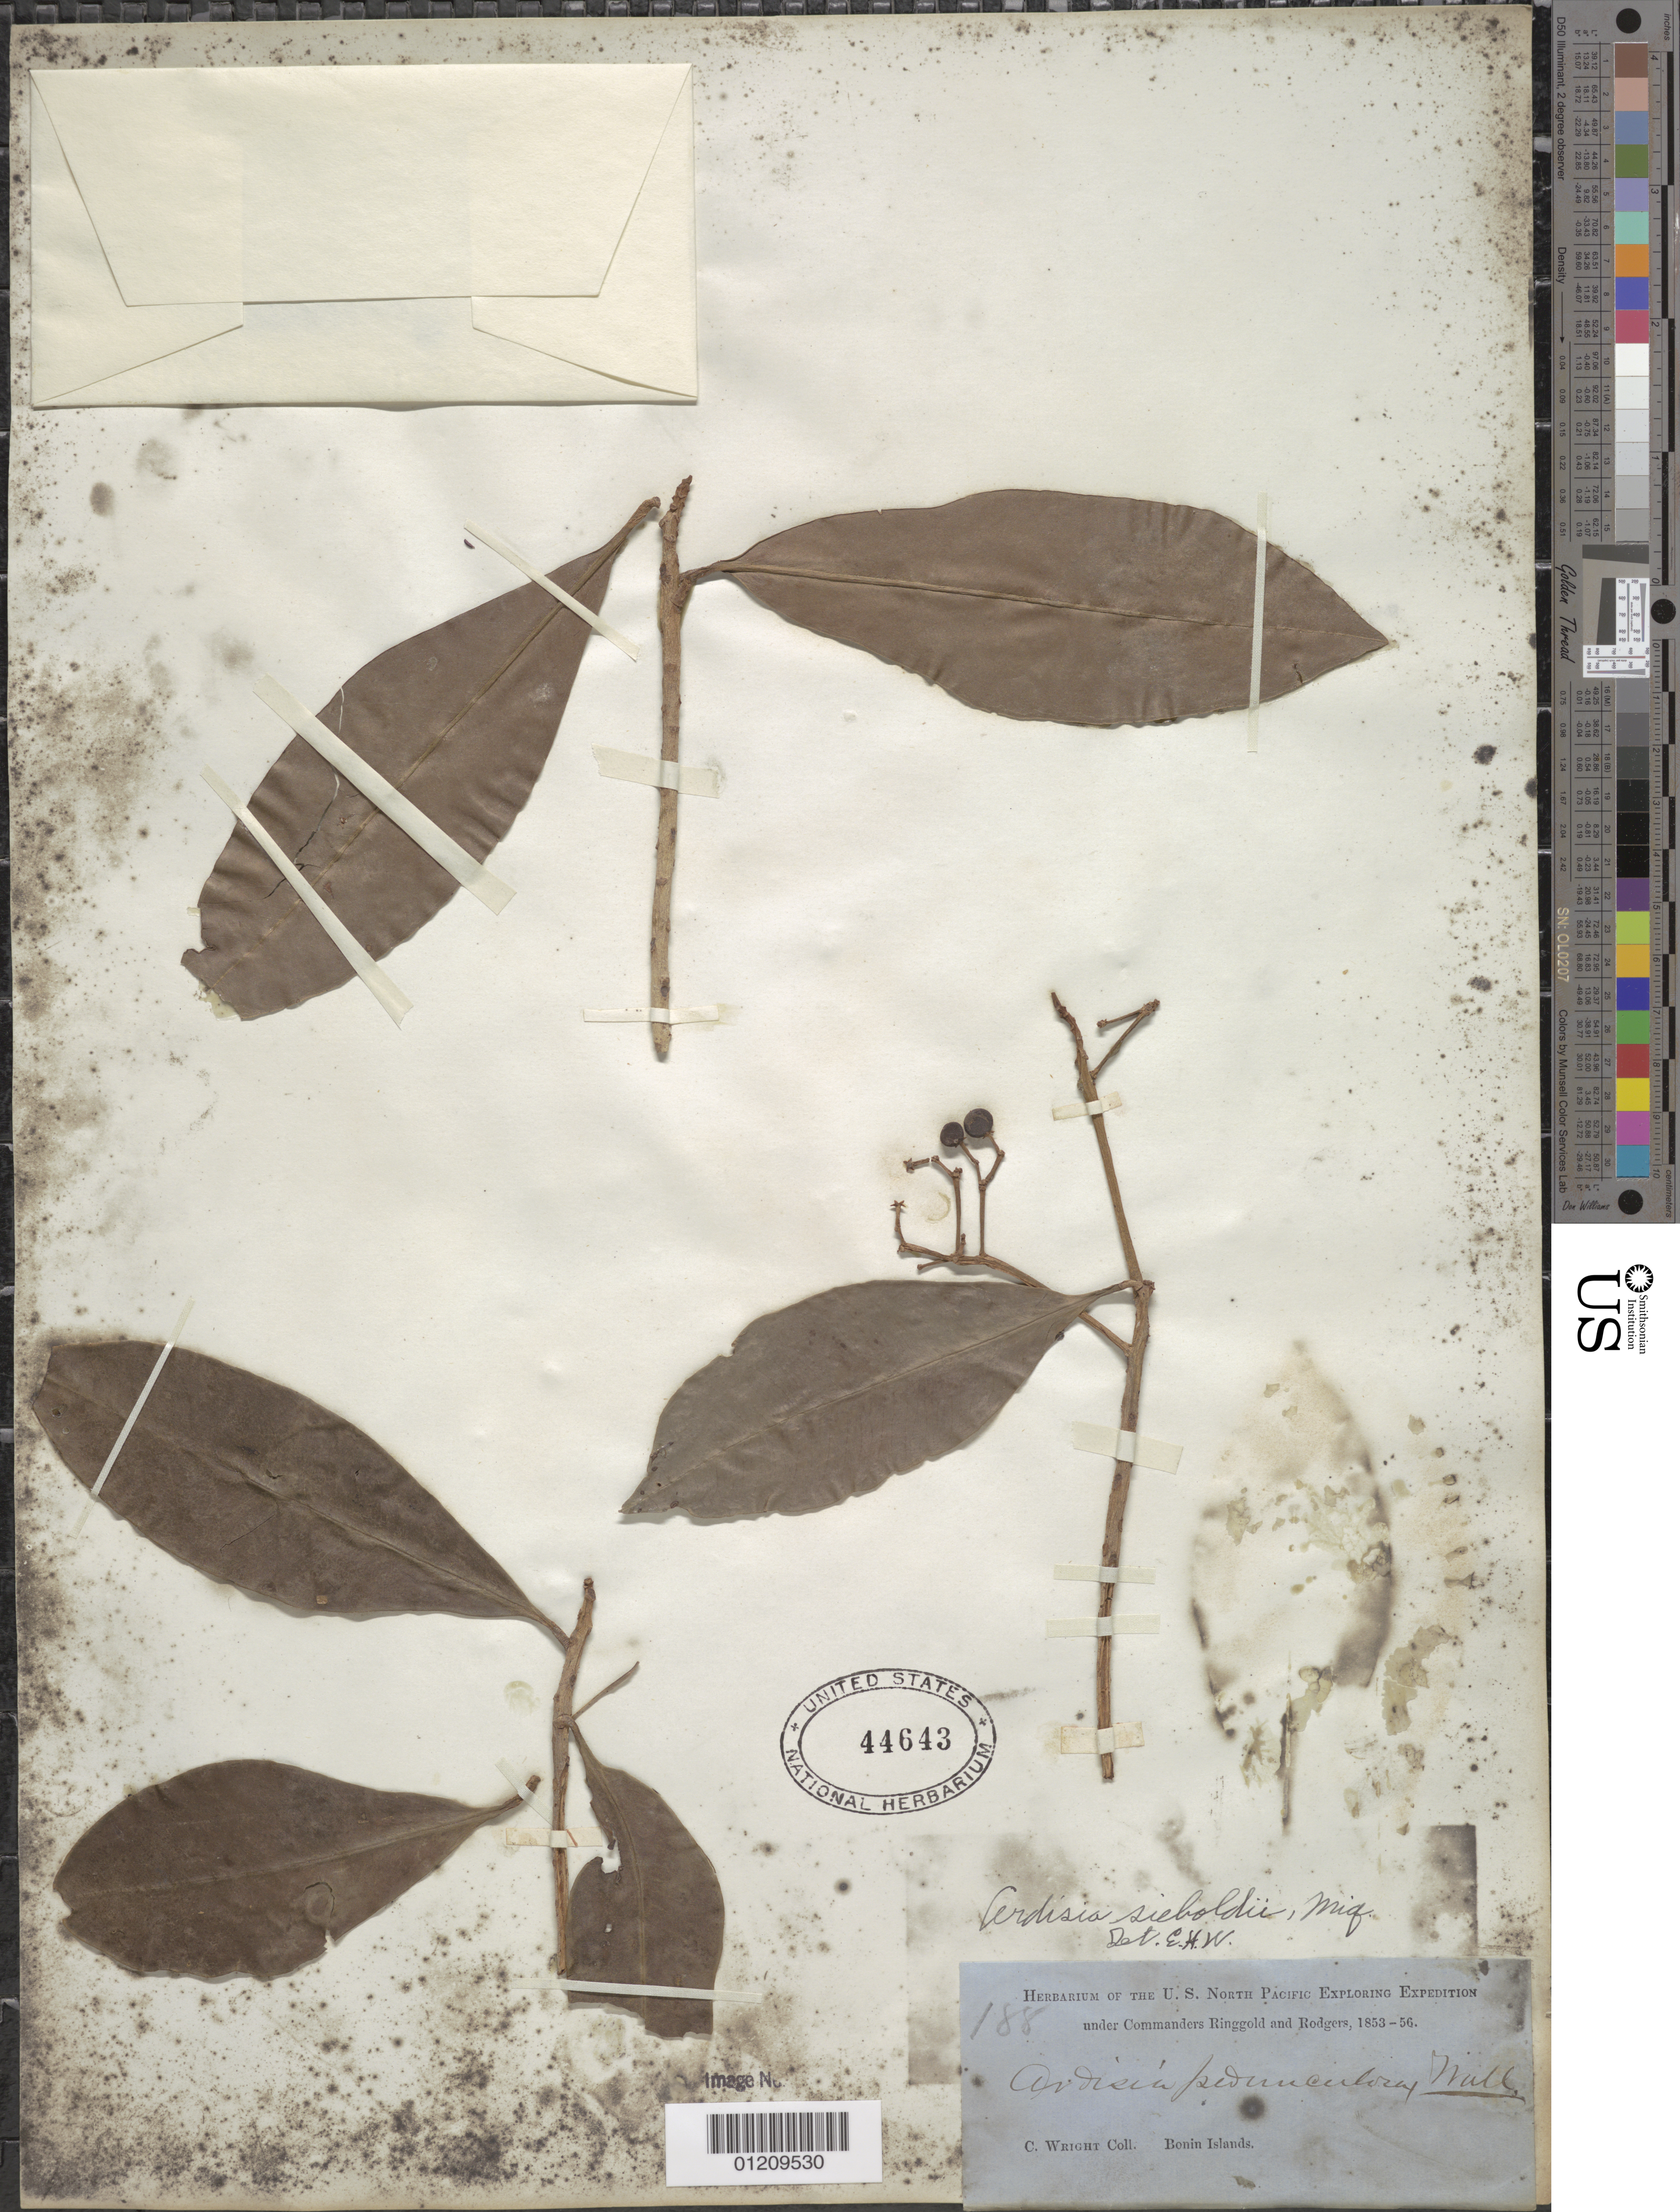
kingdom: Plantae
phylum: Tracheophyta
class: Magnoliopsida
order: Ericales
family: Primulaceae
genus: Ardisia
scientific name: Ardisia sieboldii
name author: Miq.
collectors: C. Wright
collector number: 188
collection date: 1853/1856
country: Japan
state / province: Tokyo, Federal City of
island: Bonin Islands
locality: Bonin Islands.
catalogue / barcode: US 44643